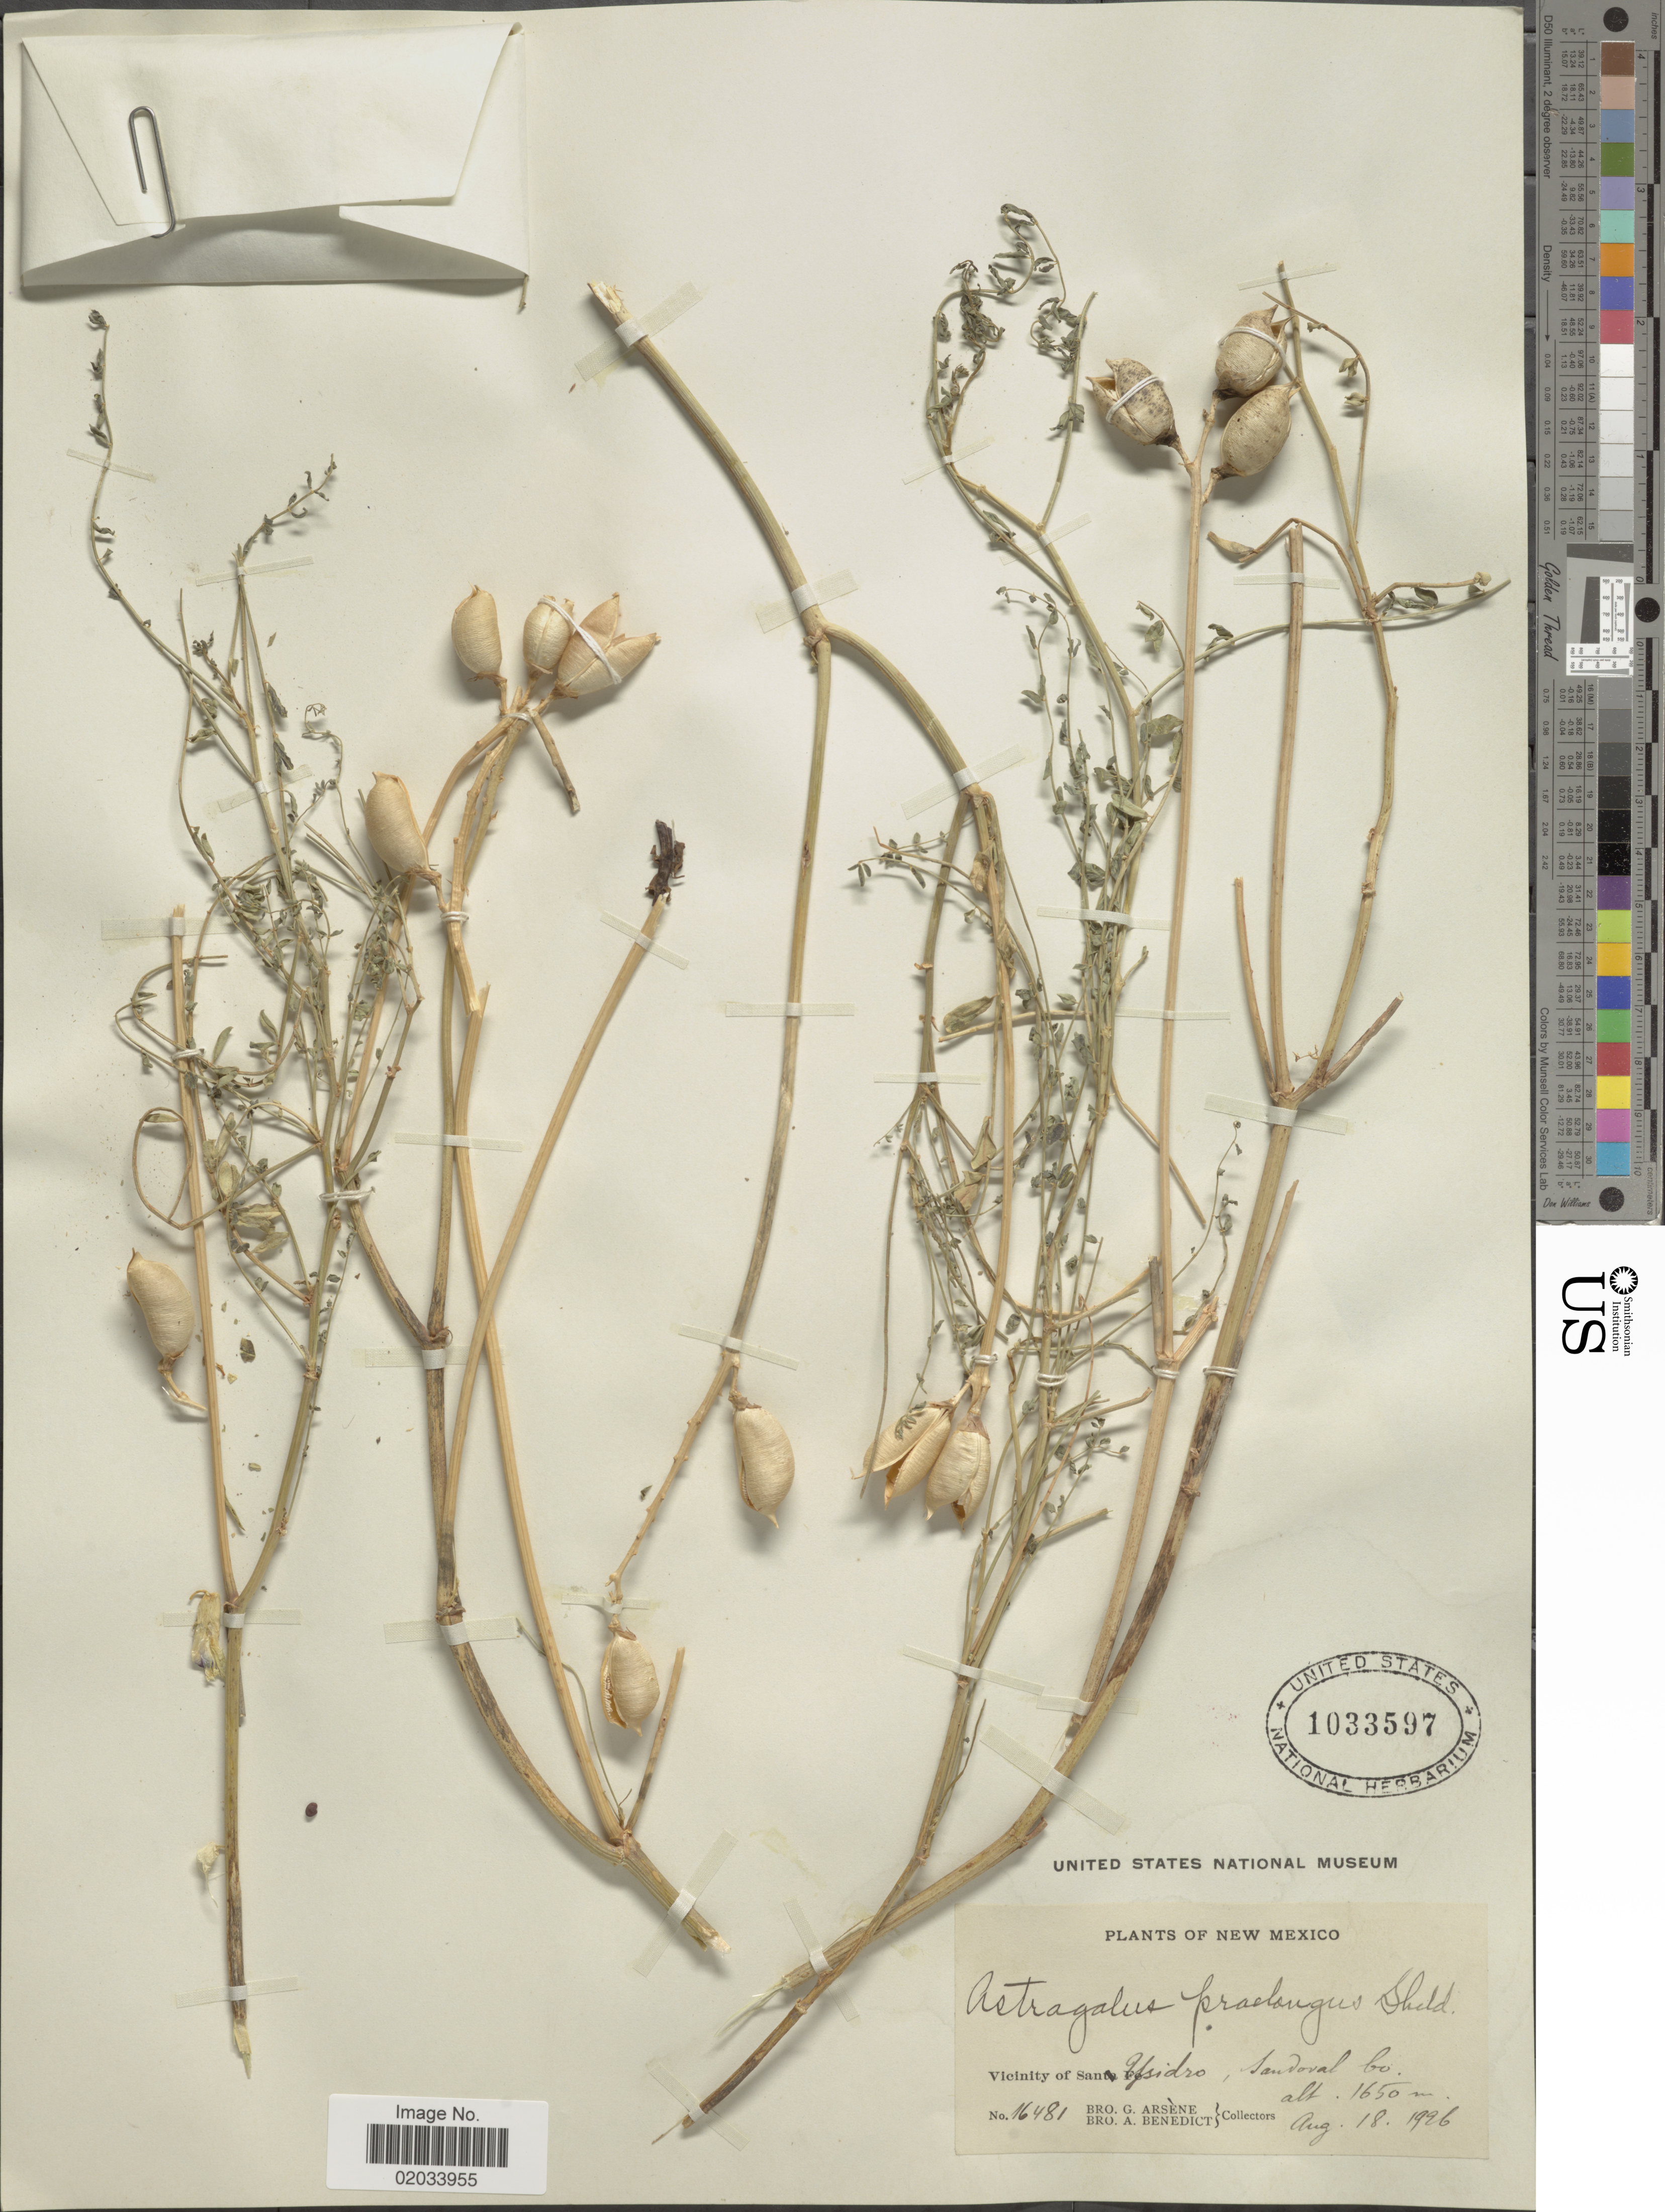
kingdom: Plantae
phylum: Tracheophyta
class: Magnoliopsida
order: Fabales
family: Fabaceae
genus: Astragalus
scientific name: Astragalus praelongus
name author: E. Sheld.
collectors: Bro. G. Arsène & Bro. A. Benedict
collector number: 16481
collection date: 1926-08-18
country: United States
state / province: New Mexico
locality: Vicinity of San Ysidro, Sandoval Co.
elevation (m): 1650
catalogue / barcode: US 1033597